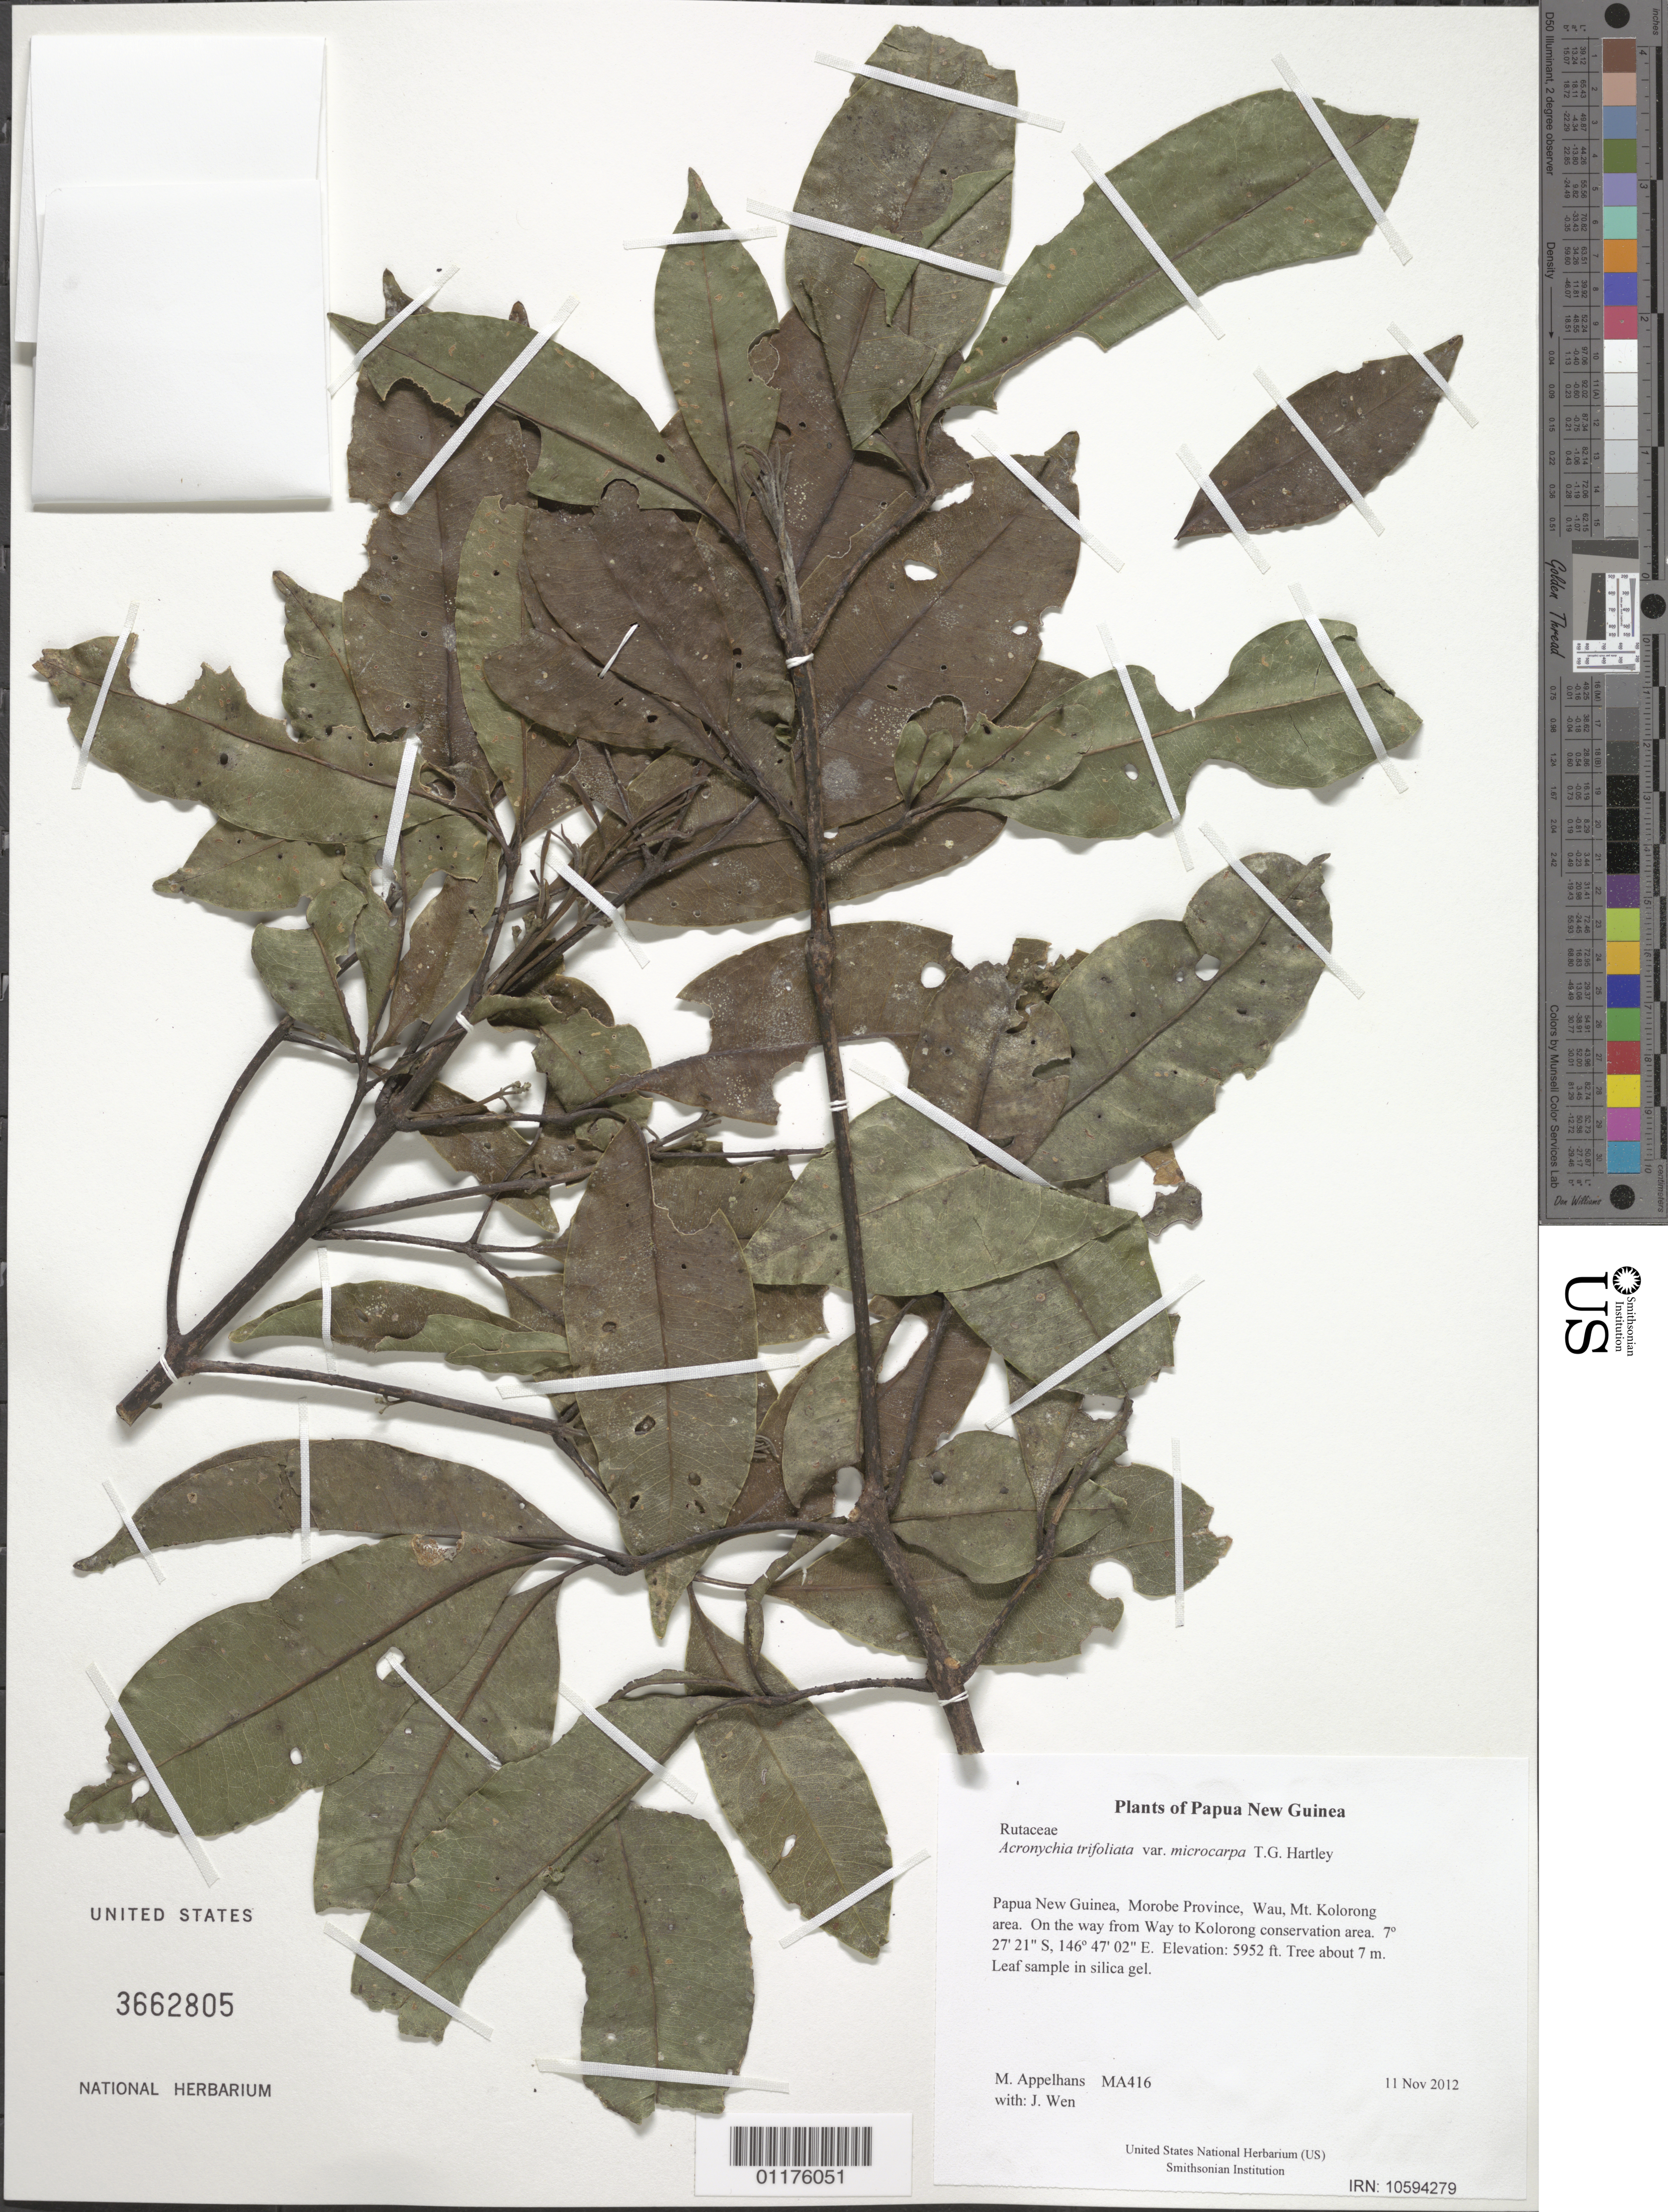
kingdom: Plantae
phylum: Tracheophyta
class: Magnoliopsida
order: Sapindales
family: Rutaceae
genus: Acronychia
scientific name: Acronychia trifoliolata var. microcarpa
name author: T.G. Hartley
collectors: J. Wen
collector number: MA416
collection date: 2012-11-11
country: Papua New Guinea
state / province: Morobe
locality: Wau, Mt. Kolorong area. On the way from Way to Kolorong conservation area.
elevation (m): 1814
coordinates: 7 27.350 S, 146 47.037 E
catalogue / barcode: US 3662805